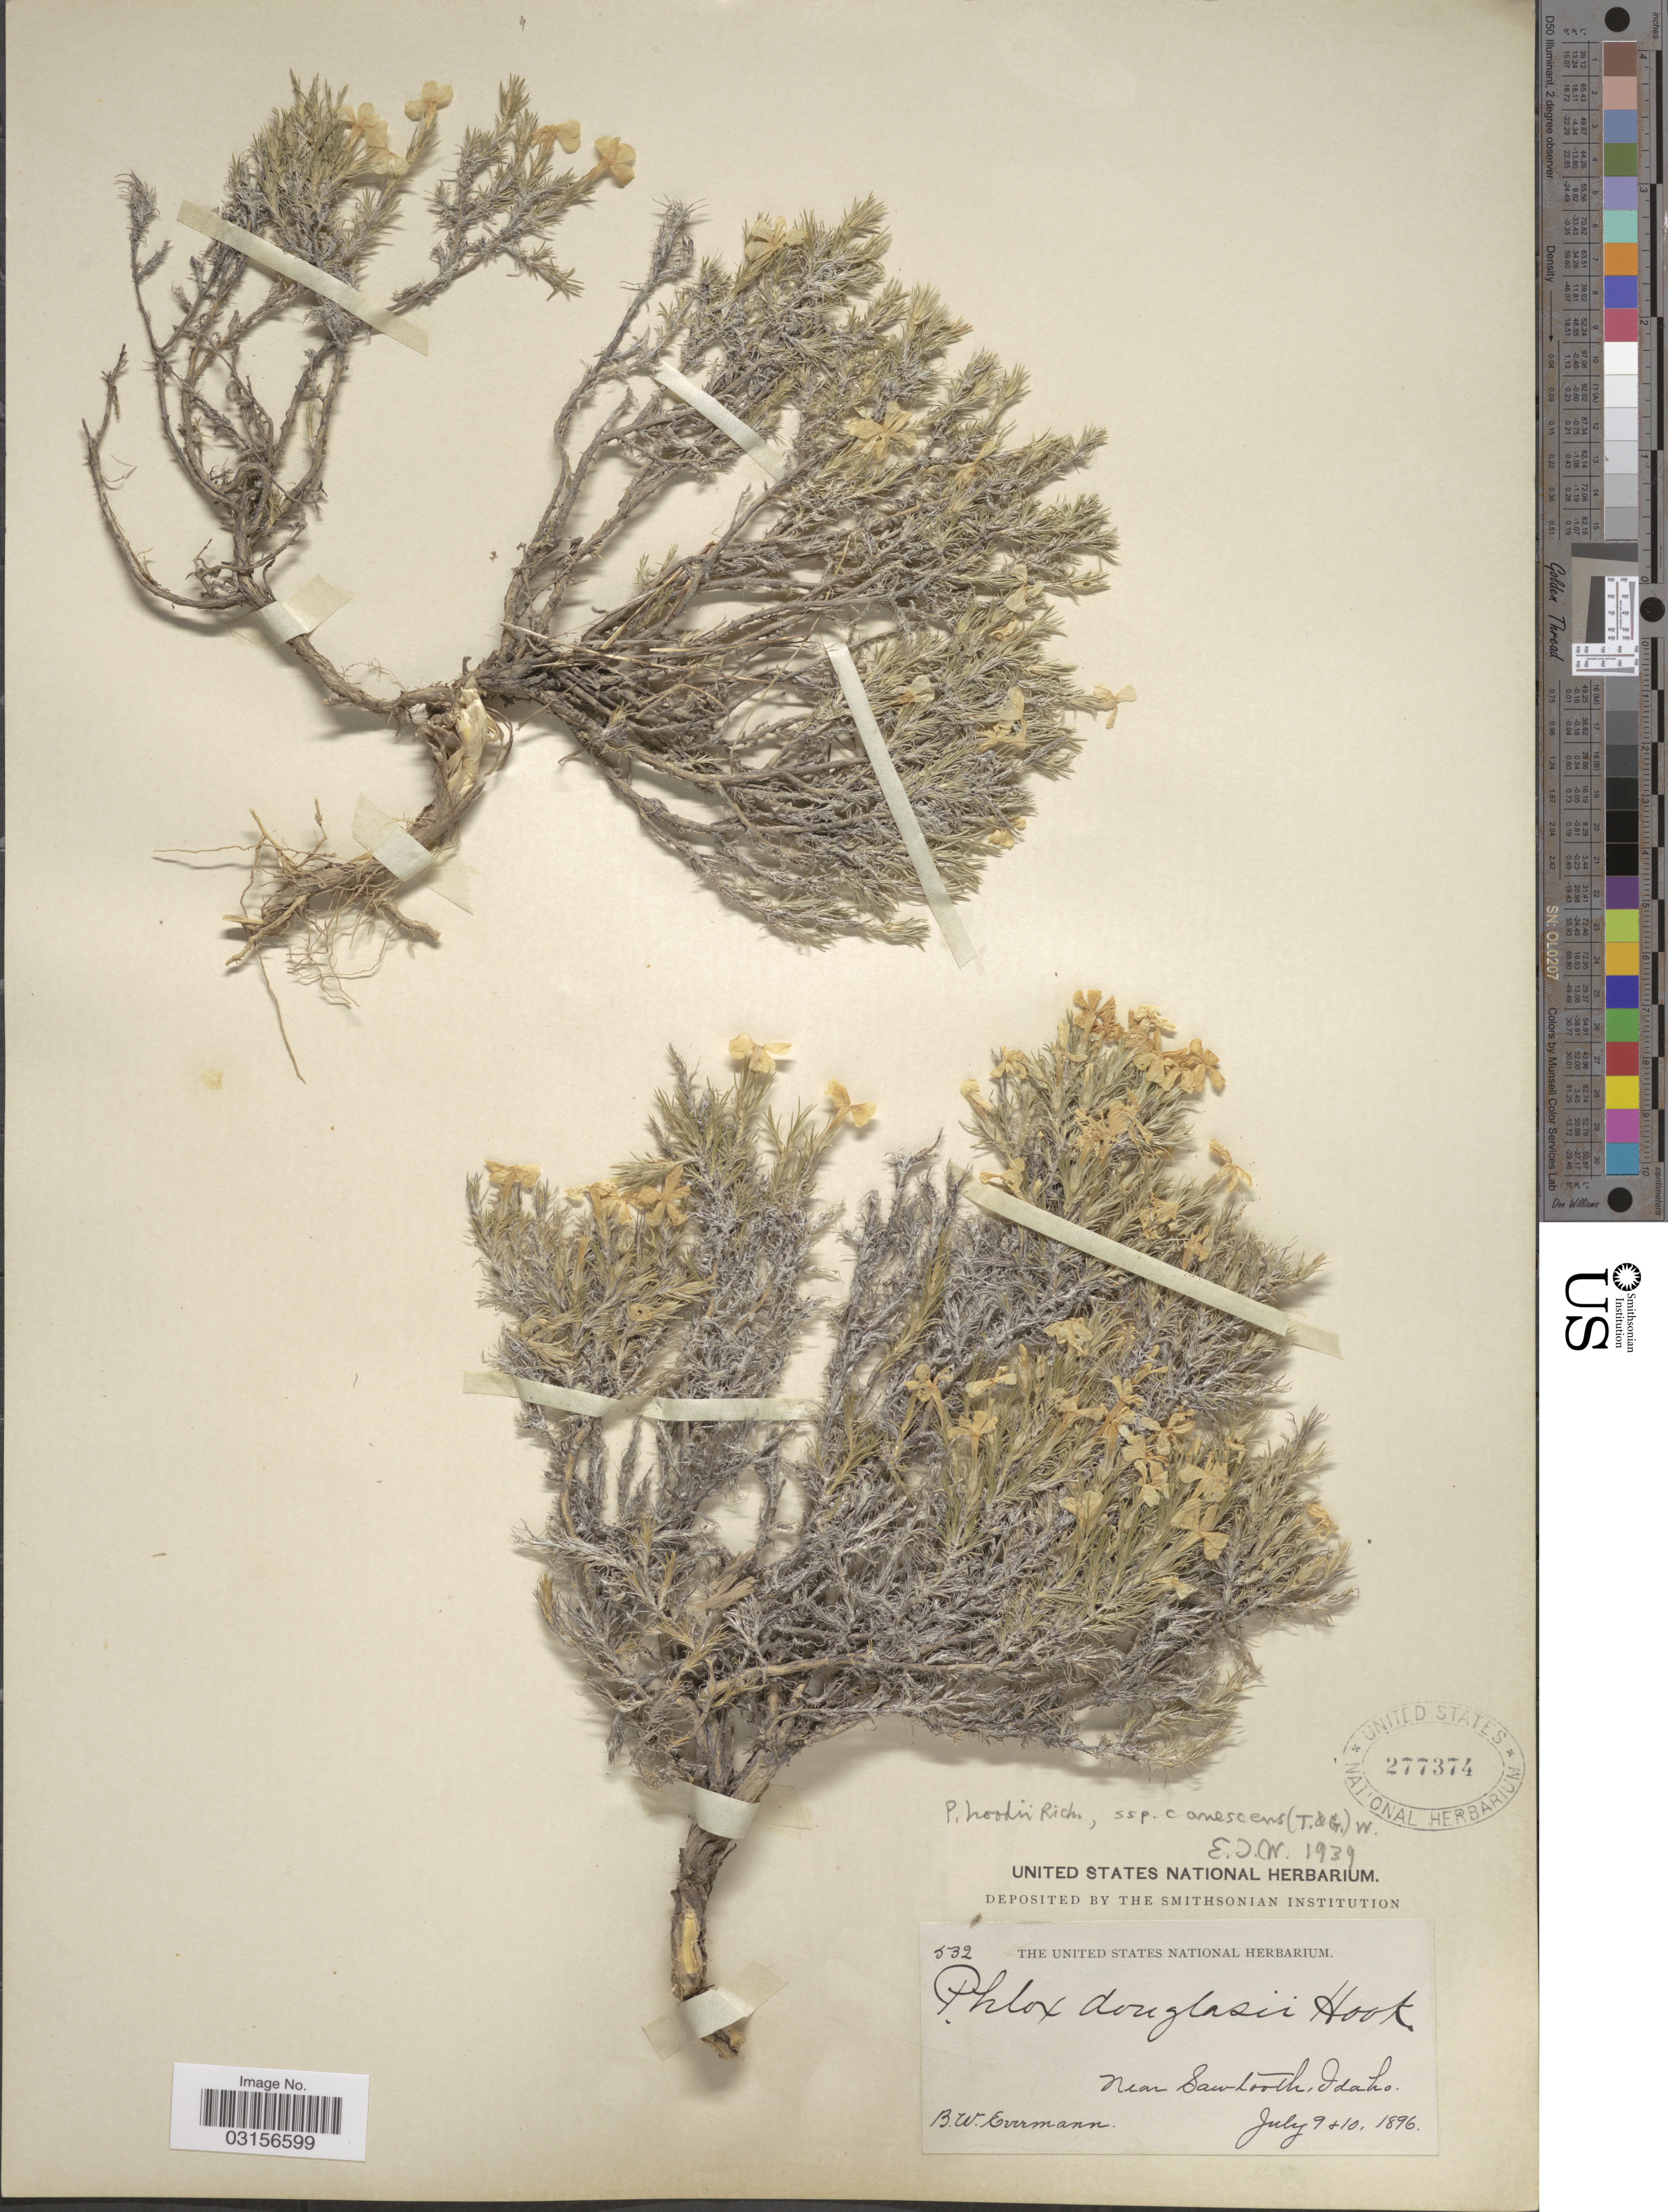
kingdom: Plantae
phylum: Tracheophyta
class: Magnoliopsida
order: Ericales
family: Polemoniaceae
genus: Phlox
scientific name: Phlox hoodii subsp. canescens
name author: (Torr. & A. Gray) Wherry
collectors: B. W. Evermann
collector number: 532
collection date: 1896-07-09/1896-07-10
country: United States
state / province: Idaho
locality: Near Sawtooth.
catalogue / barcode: US 277374